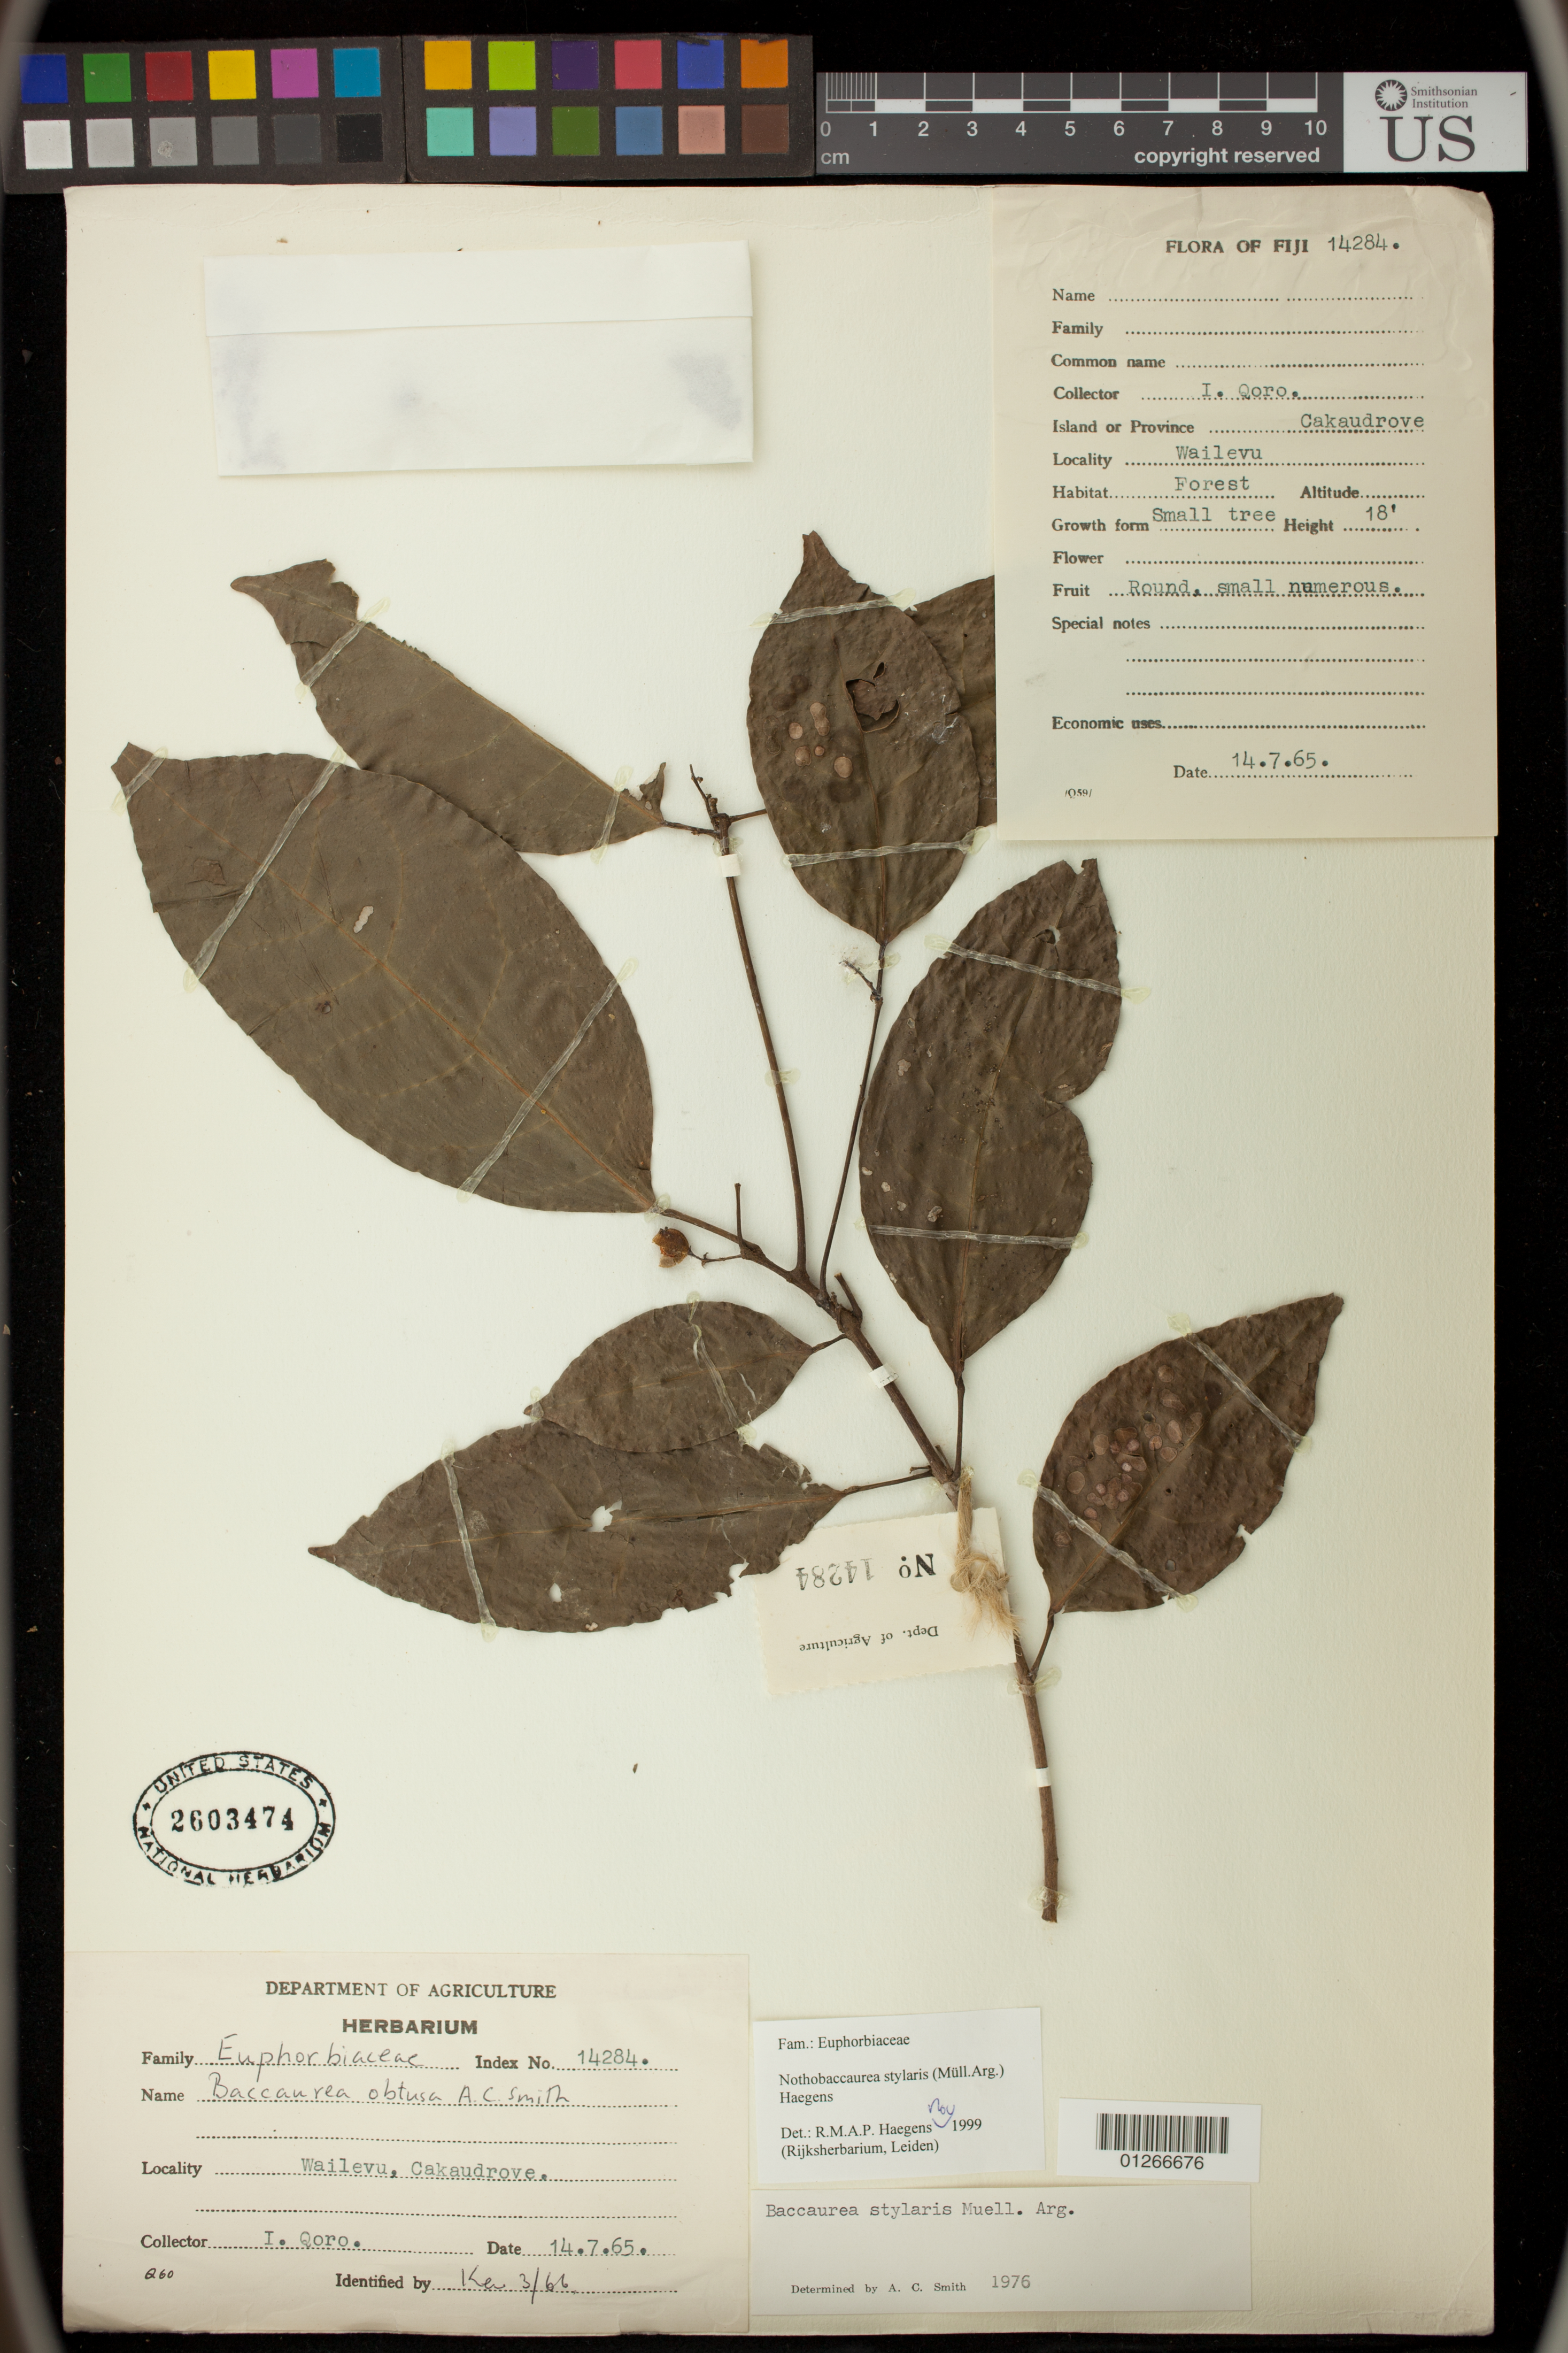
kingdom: Plantae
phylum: Tracheophyta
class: Magnoliopsida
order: Malpighiales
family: Phyllanthaceae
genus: Nothobaccaurea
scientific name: Nothobaccaurea stylaris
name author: (Müll. Arg.) Haegens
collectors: I. Qoro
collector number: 14284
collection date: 1965-07-14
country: Fiji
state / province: Northern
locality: Wailevu, Cakaudrove [Thakaundrove]